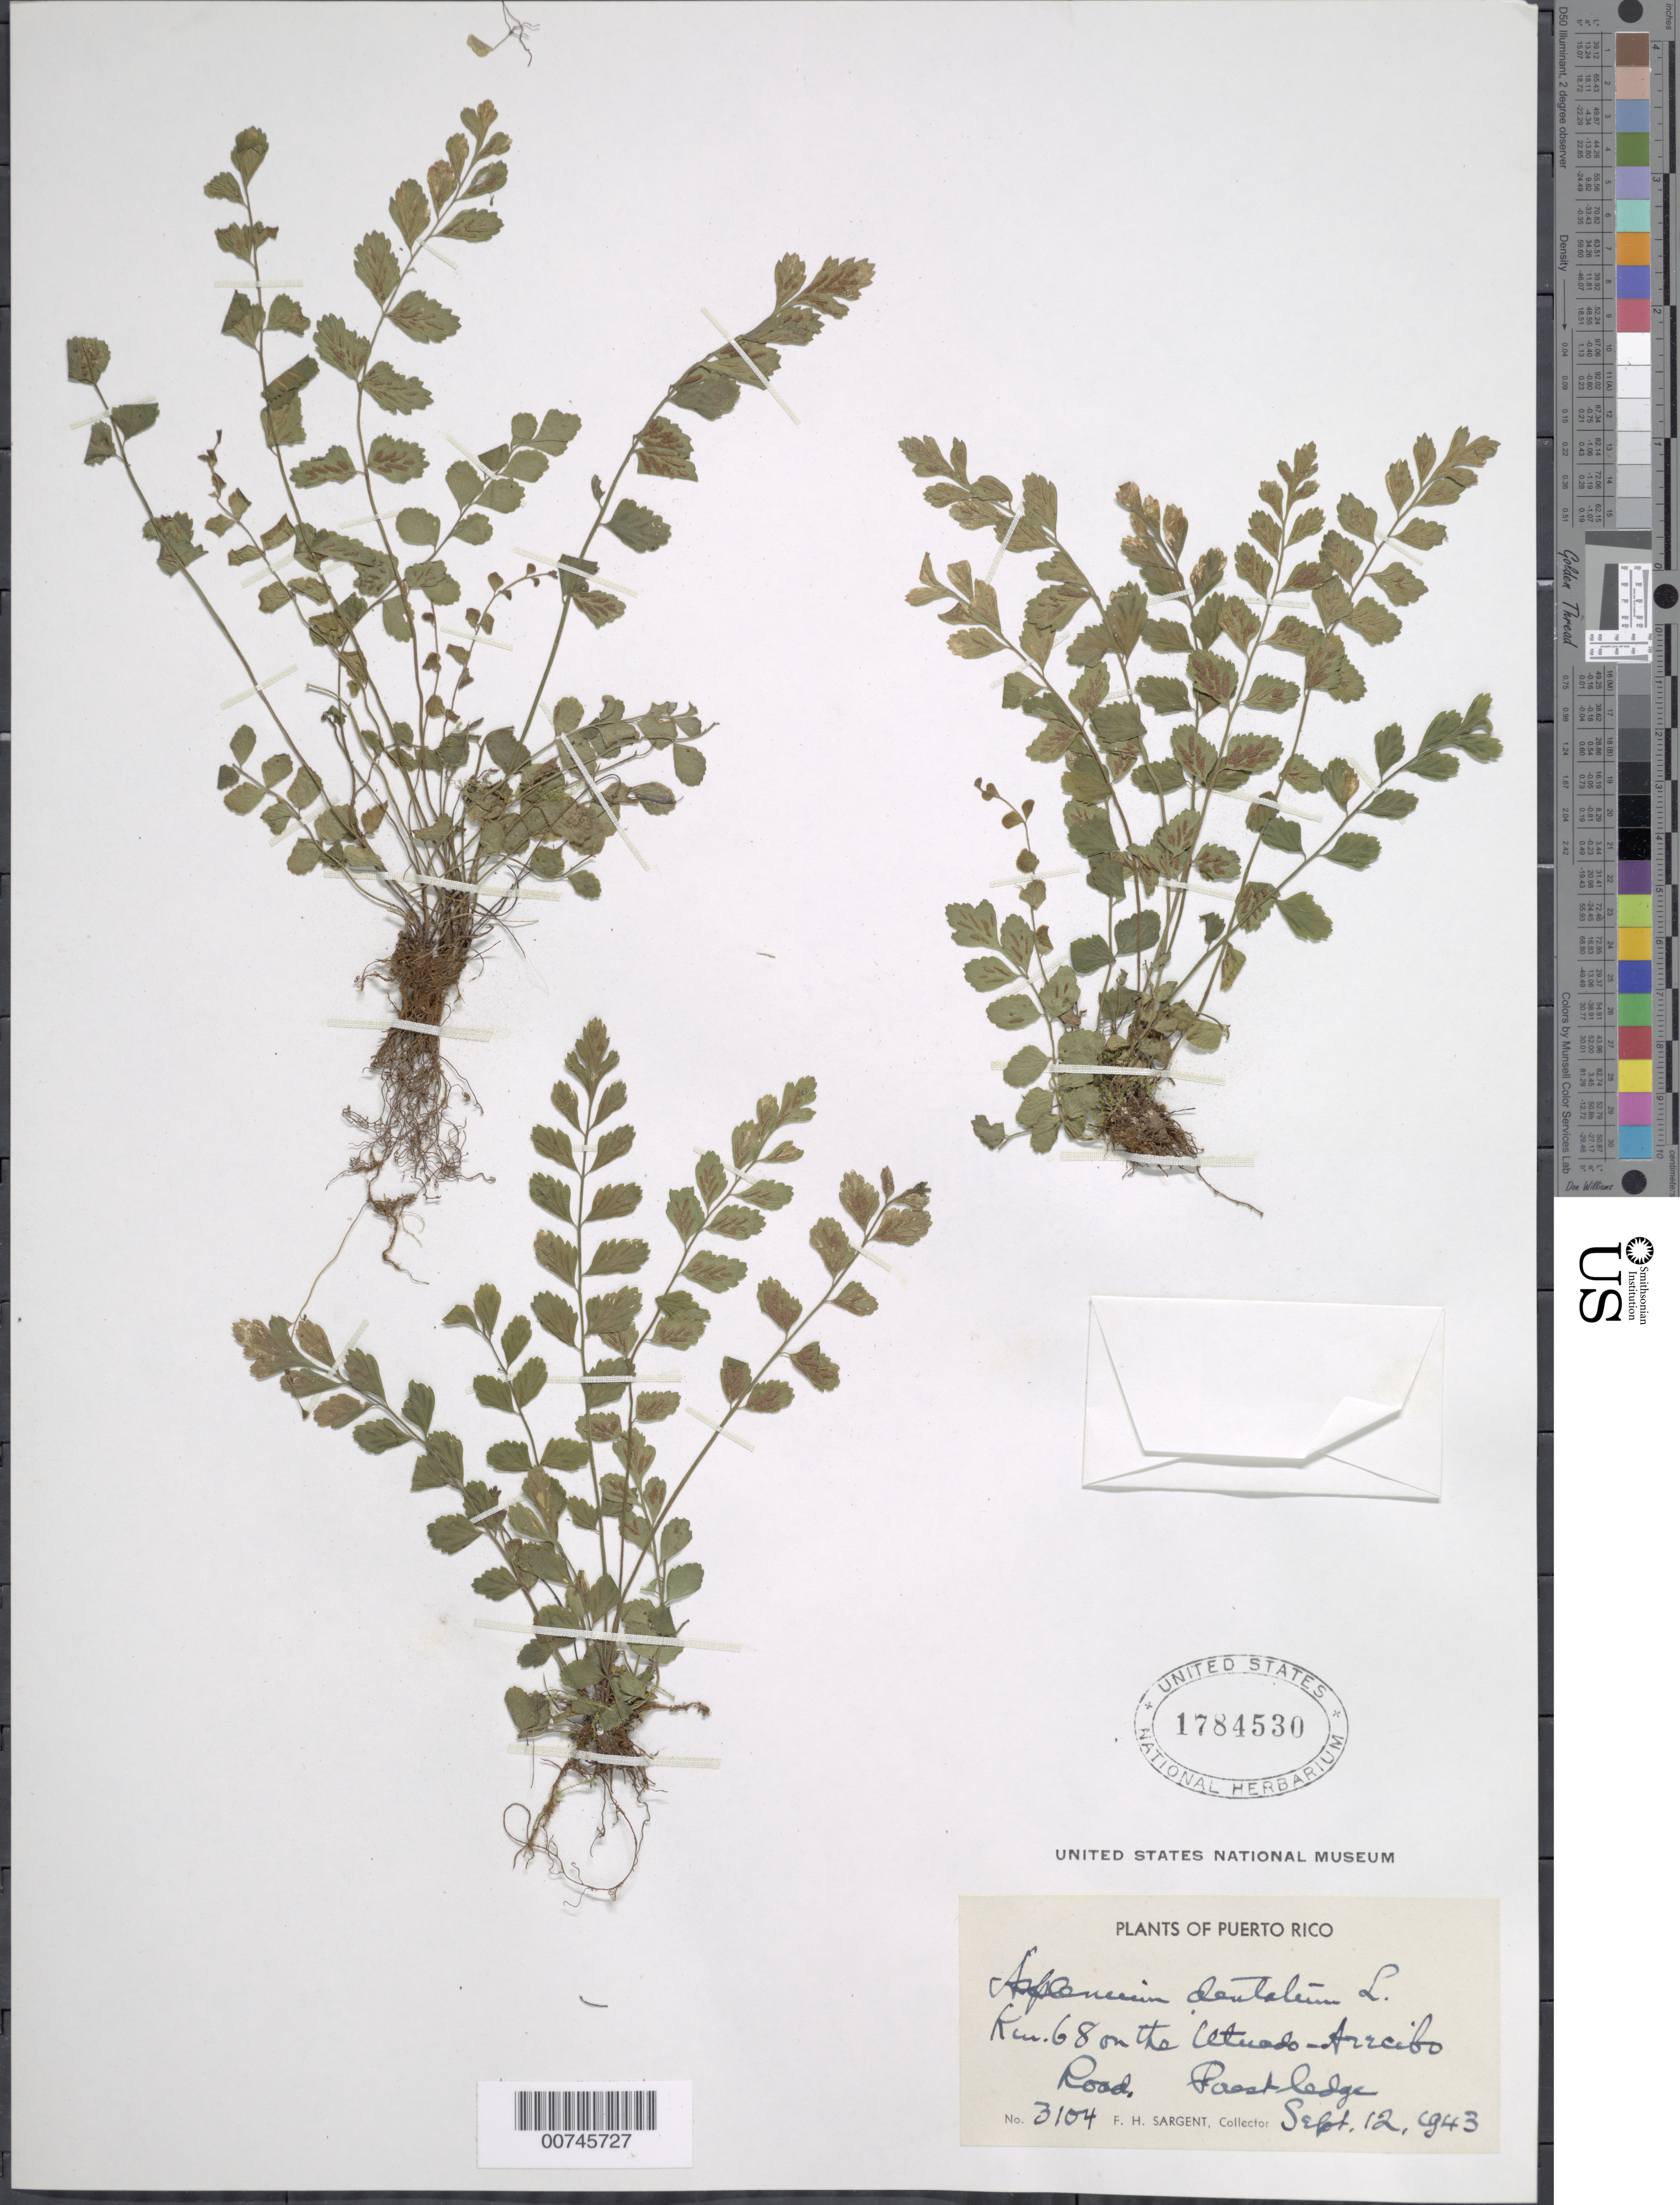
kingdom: Plantae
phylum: Tracheophyta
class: Polypodiopsida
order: Polypodiales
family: Aspleniaceae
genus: Asplenium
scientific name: Asplenium trichomanes-dentatum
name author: L.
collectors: F. H. Sargent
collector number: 3104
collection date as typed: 12 Sep 1943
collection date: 1943-09-12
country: Puerto Rico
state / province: Arecibo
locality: km 68 on the Utuado-Arecibo Road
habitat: Forest ledge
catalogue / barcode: US 1784530